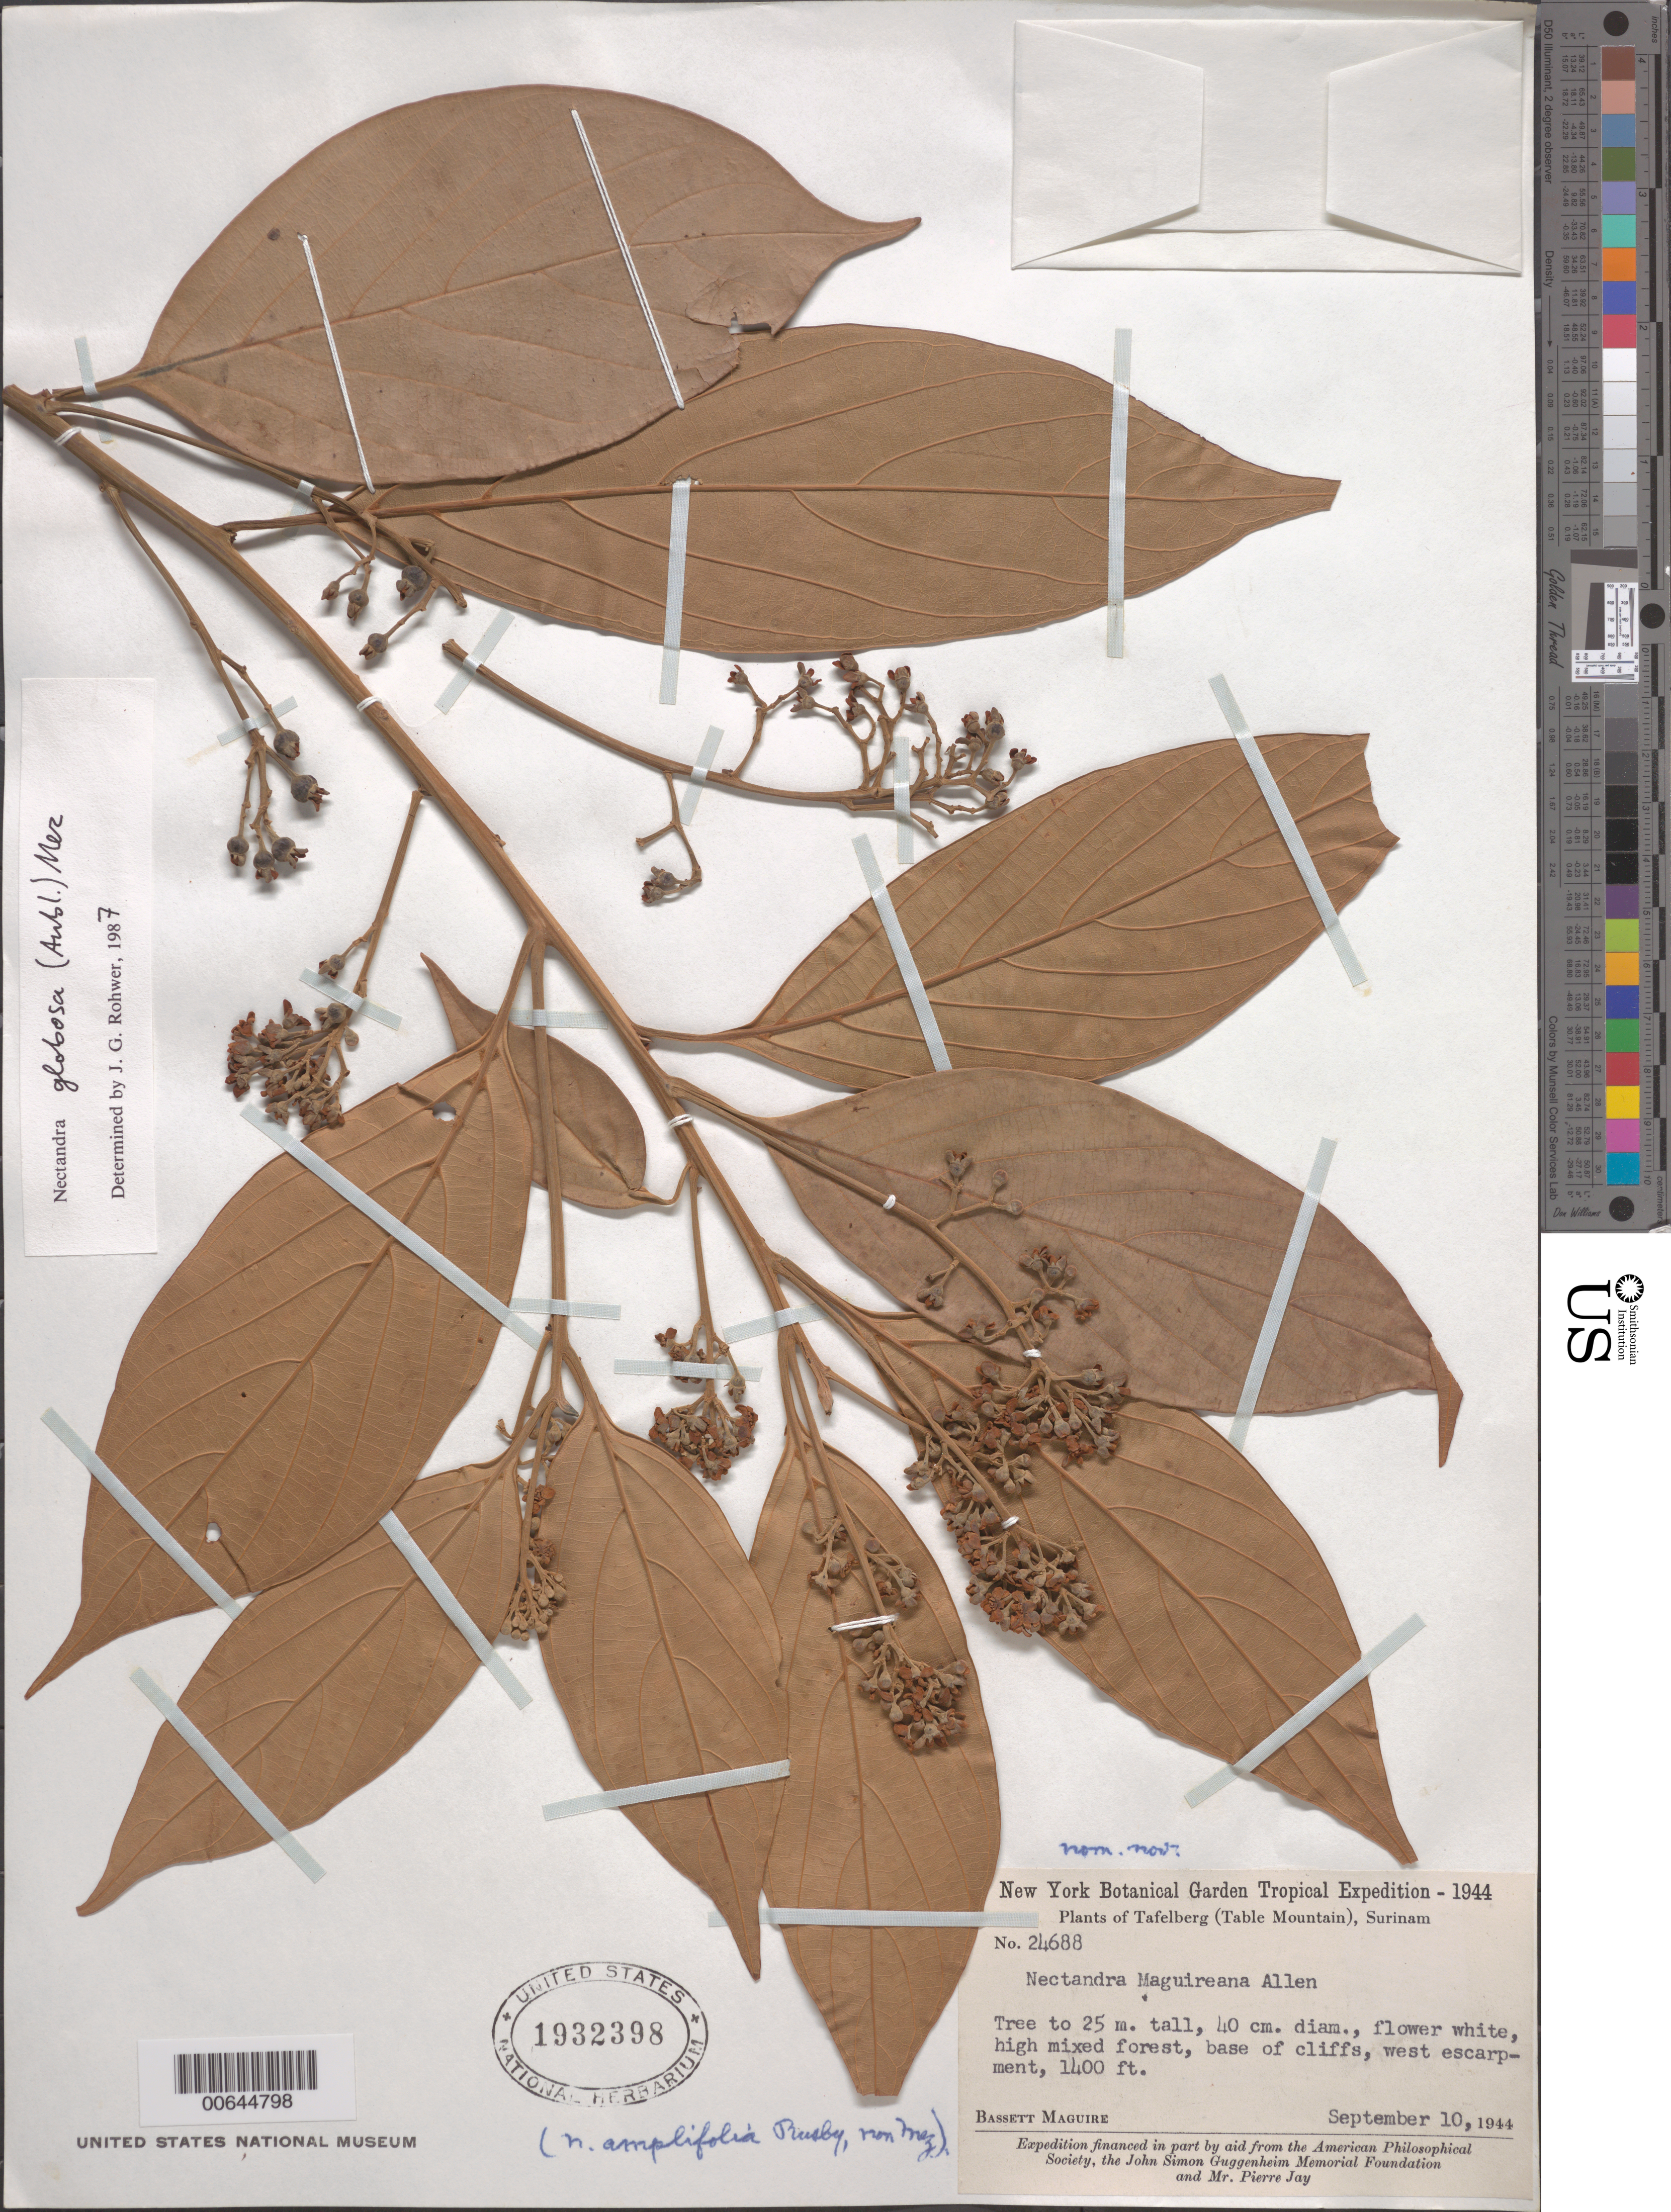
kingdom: Plantae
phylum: Tracheophyta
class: Magnoliopsida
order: Laurales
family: Lauraceae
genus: Nectandra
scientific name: Nectandra globosa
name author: (Aubl.) Mez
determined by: Rohwer, J. G.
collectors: B. Maguire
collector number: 24688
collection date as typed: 10-Sep-44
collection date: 1944-09-10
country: Suriname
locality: Tafelberg (Table Mountain), W escarpment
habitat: High mixed forest, base of cliffs.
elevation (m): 420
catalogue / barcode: US 1932398